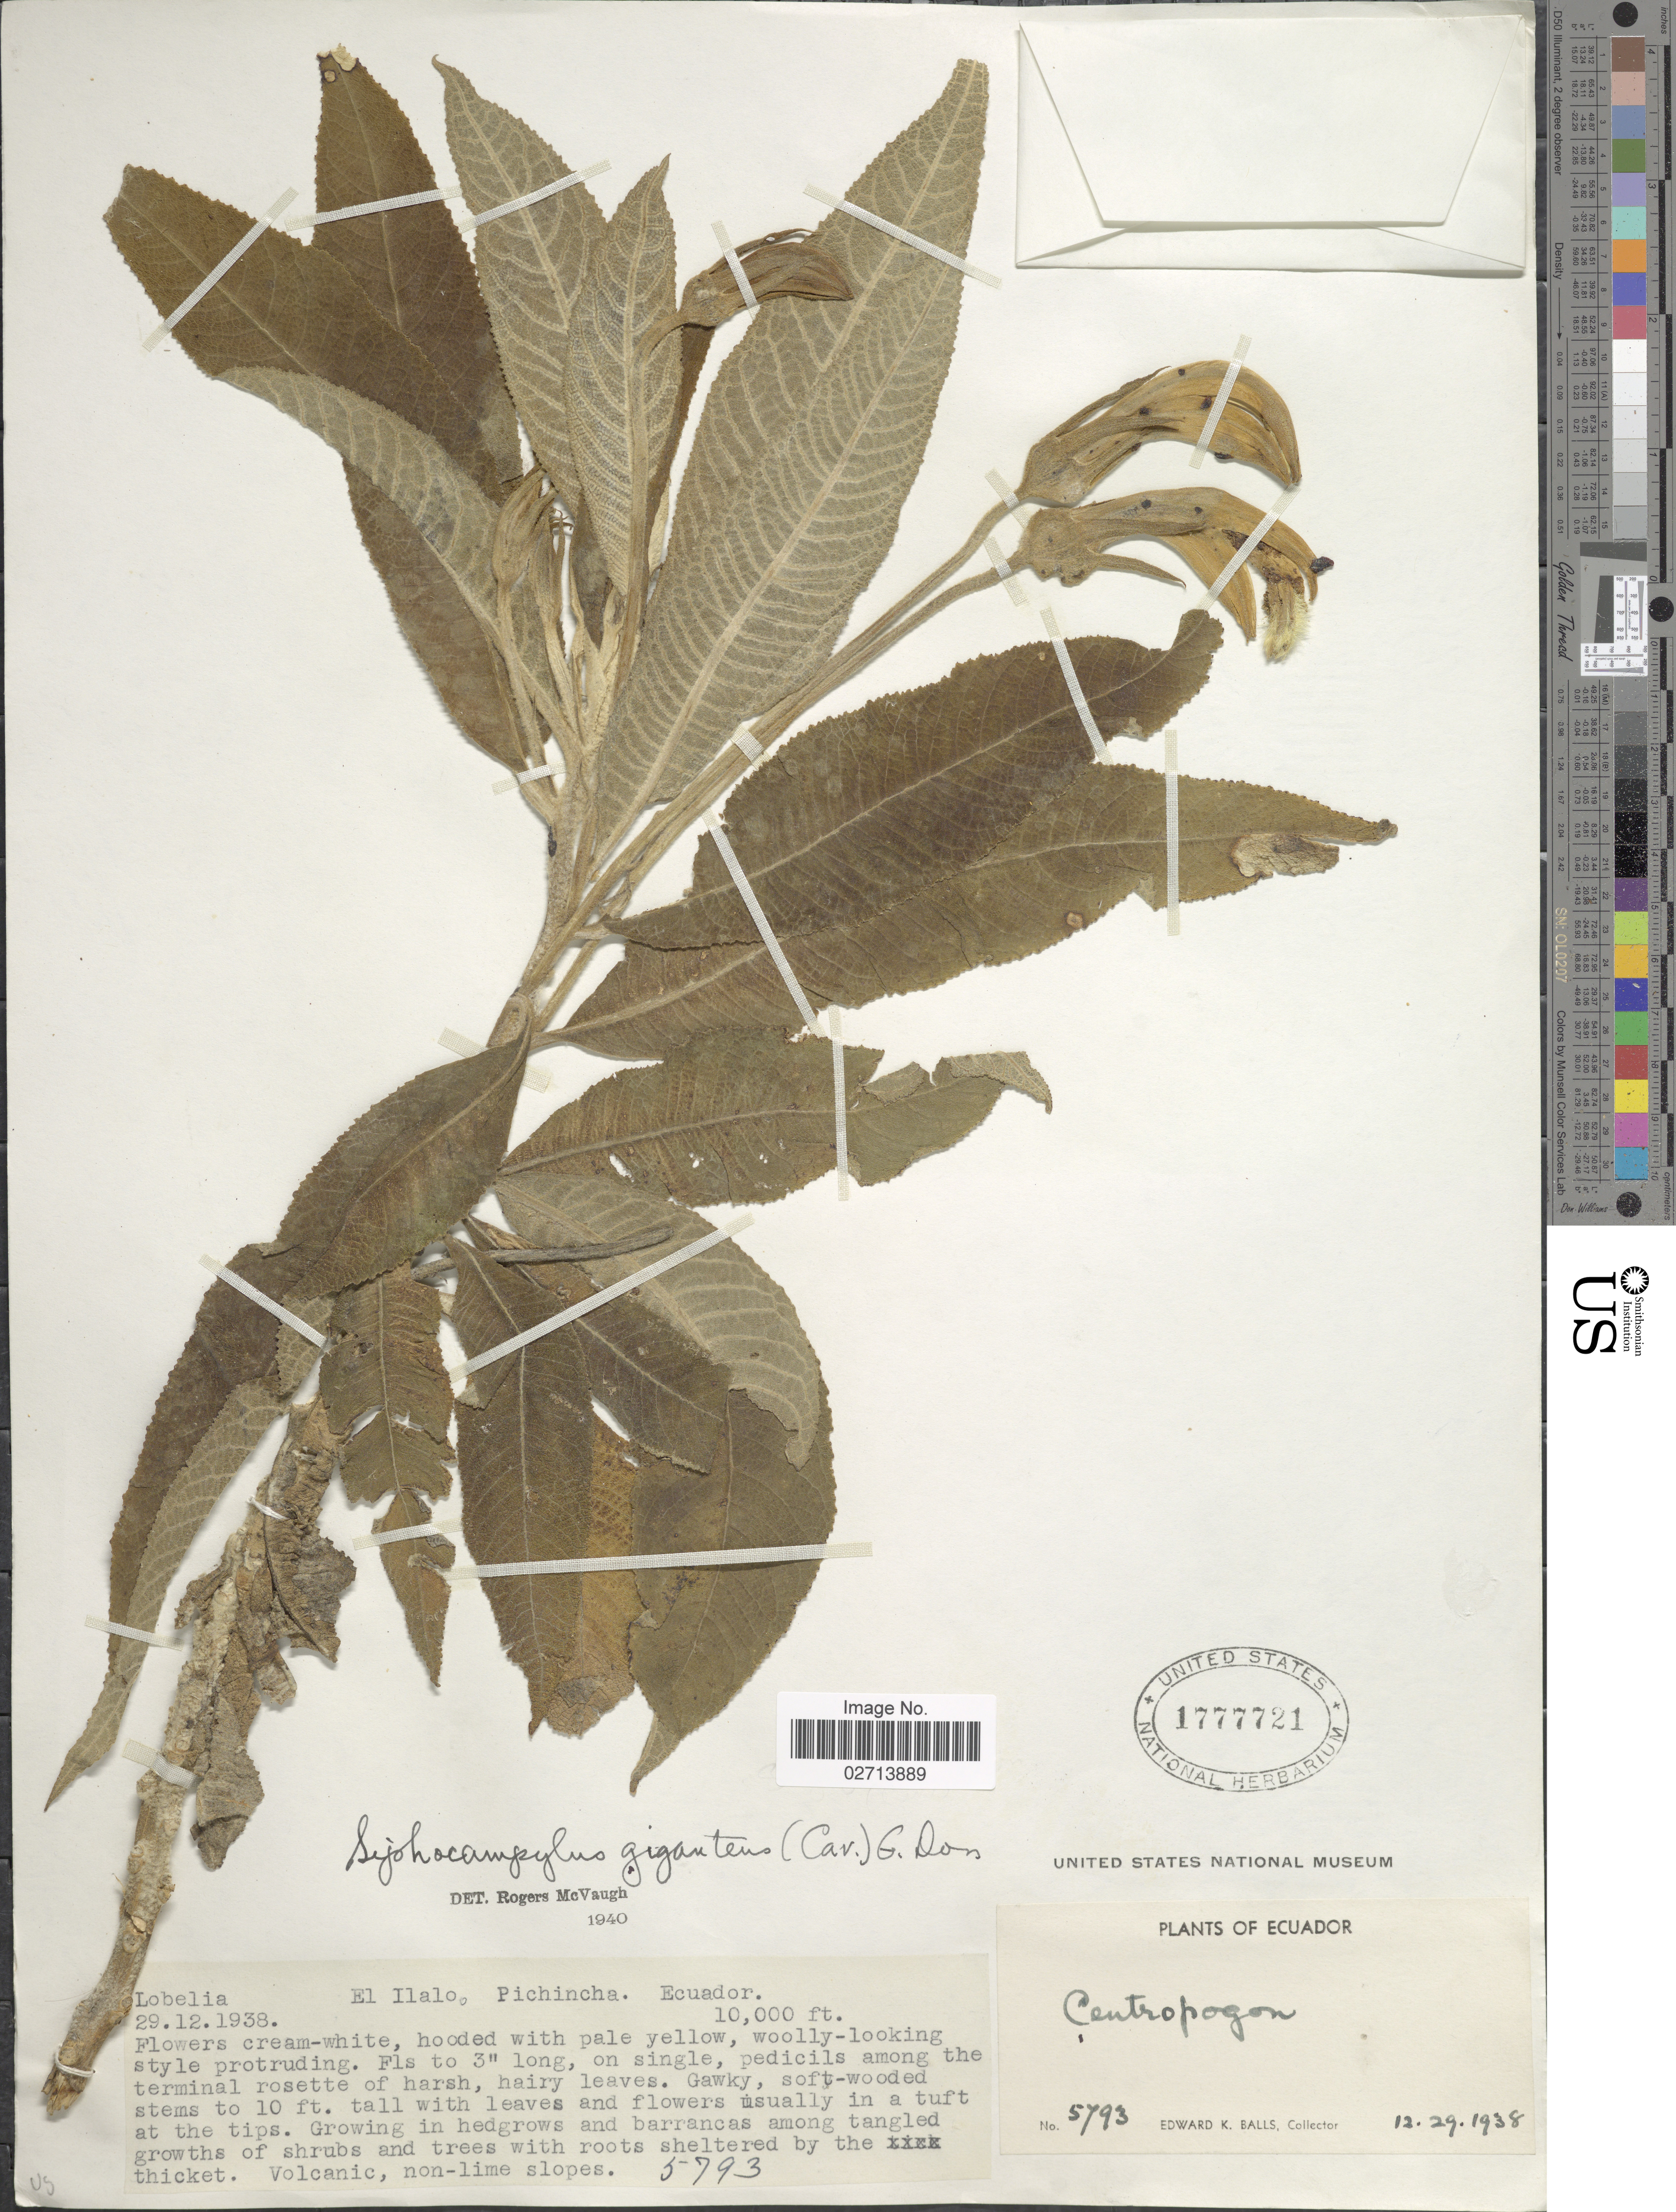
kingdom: Plantae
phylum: Tracheophyta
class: Magnoliopsida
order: Asterales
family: Campanulaceae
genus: Siphocampylus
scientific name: Siphocampylus giganteus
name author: (Cav.) G. Don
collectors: E. K. Balls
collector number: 5793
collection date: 1938-12-29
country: Ecuador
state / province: Pichincha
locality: El Ilalo.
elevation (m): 3048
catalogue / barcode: US 1777721